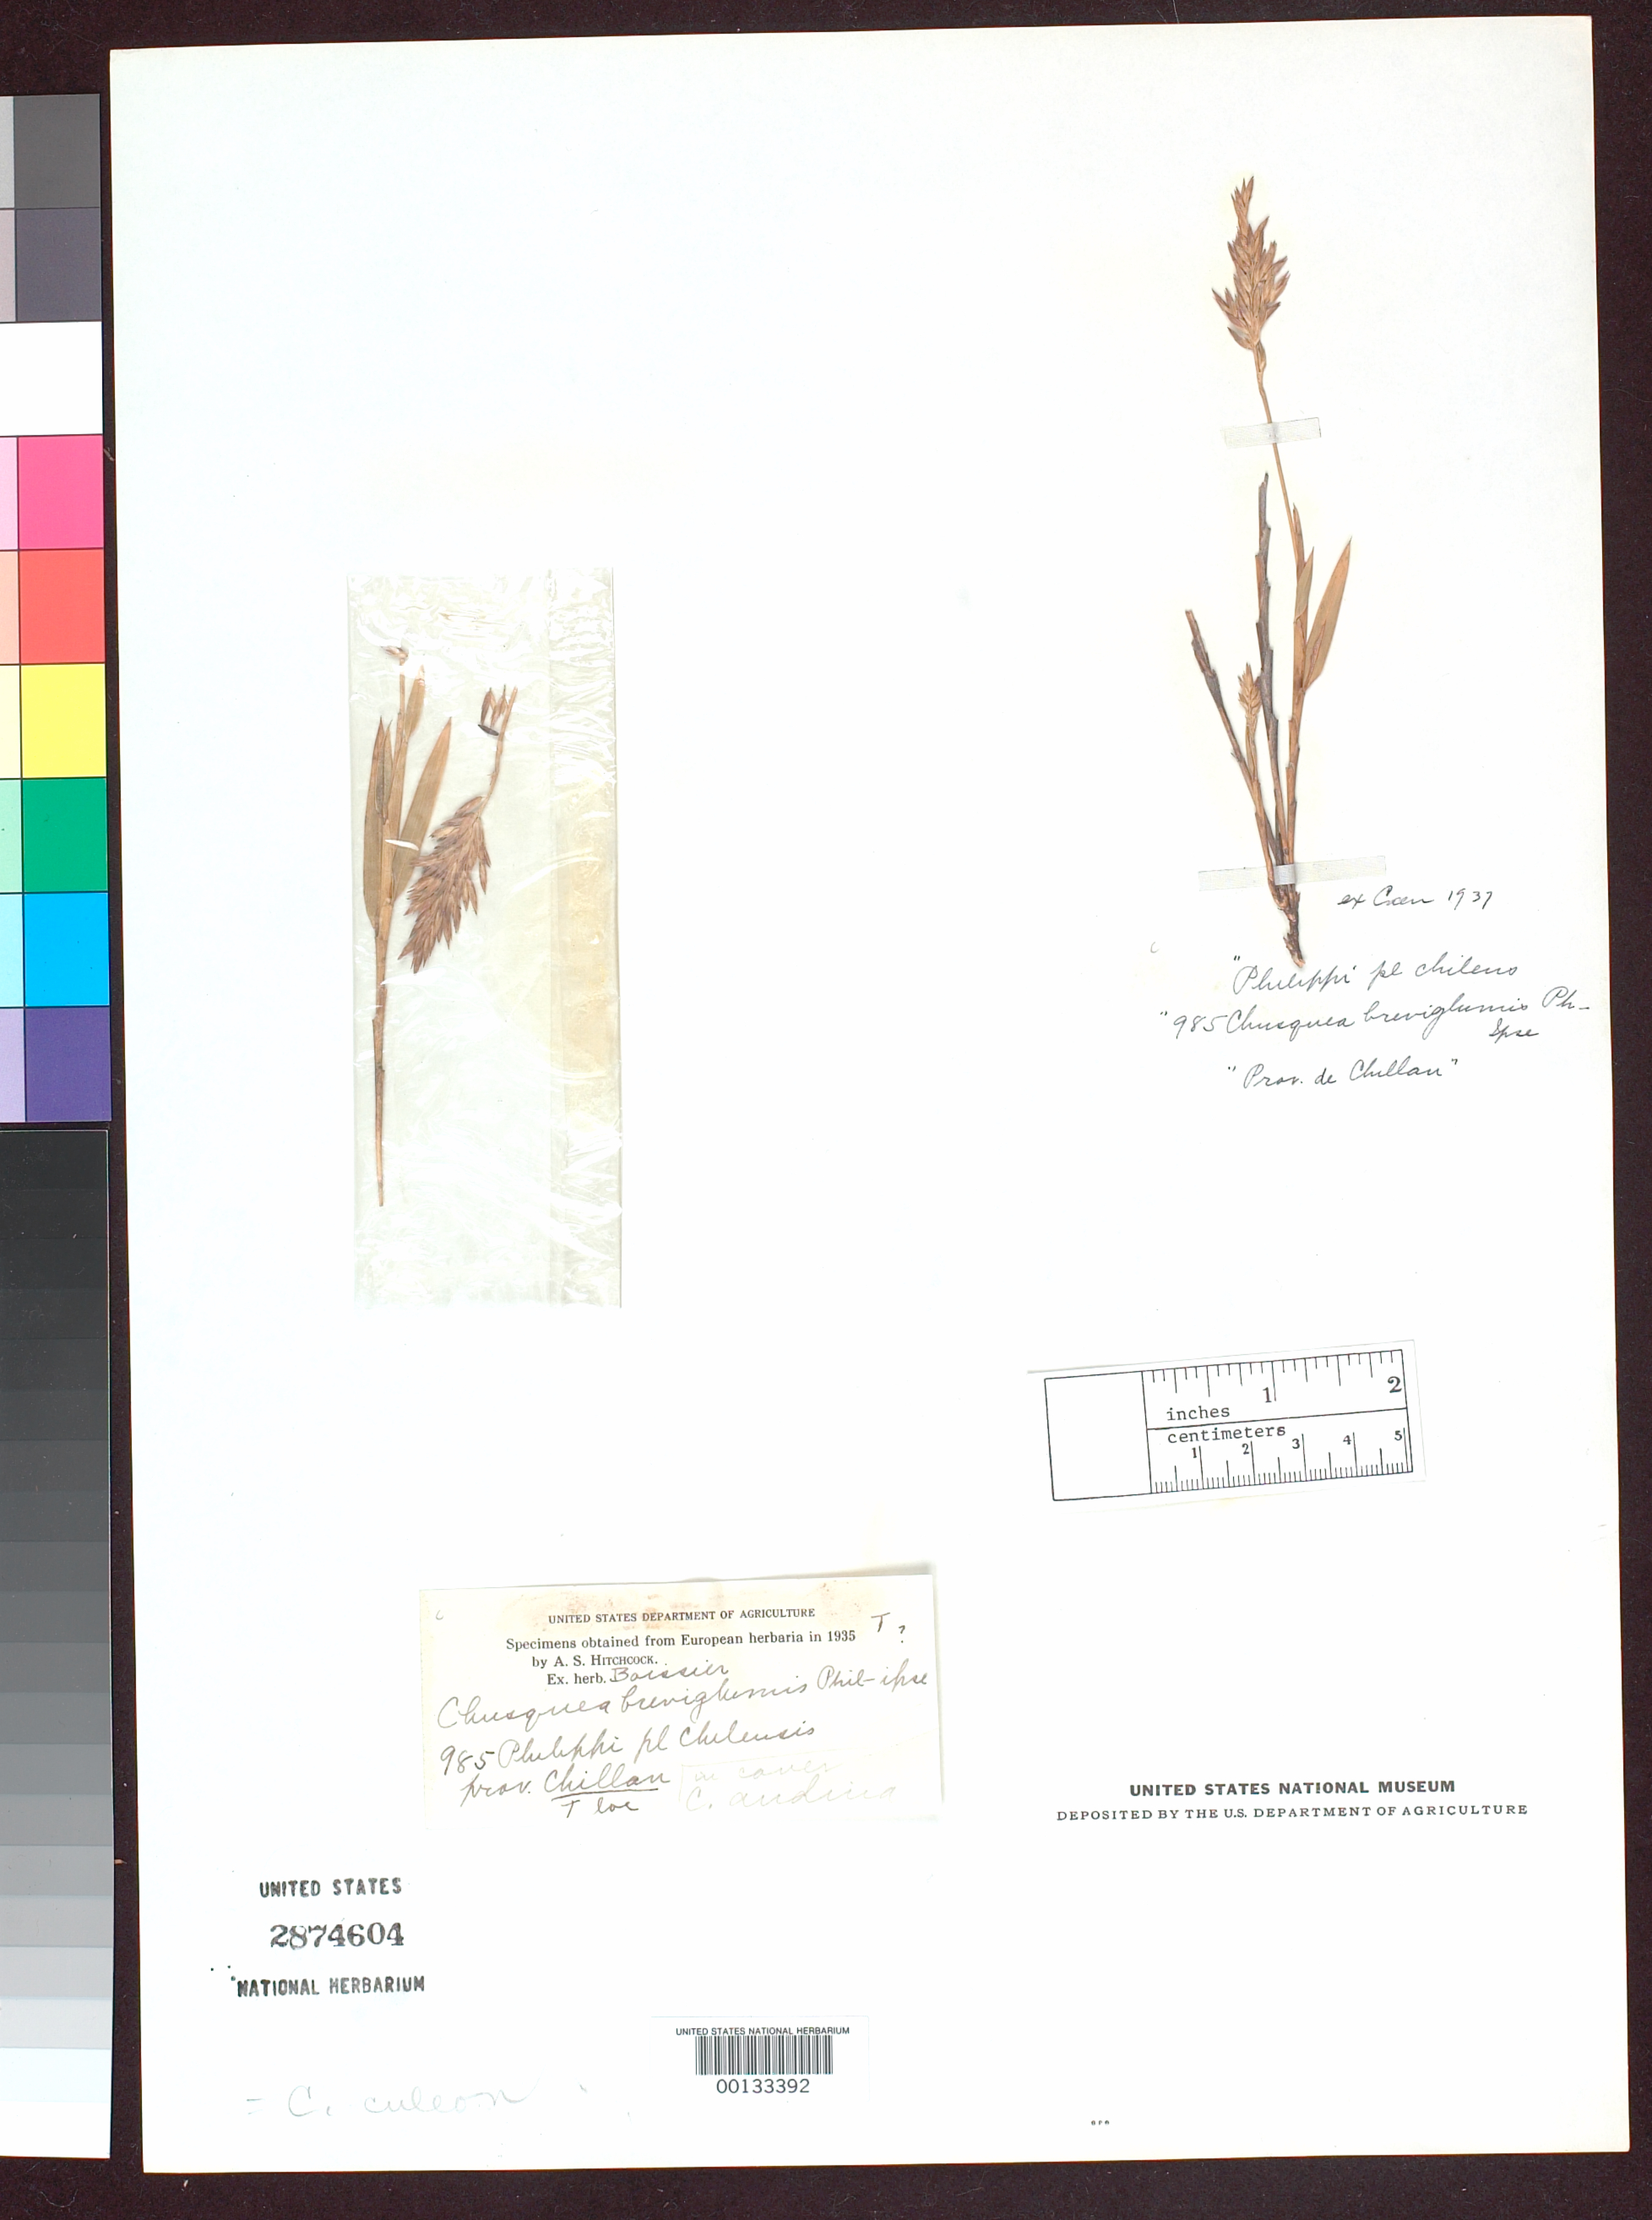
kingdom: Plantae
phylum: Tracheophyta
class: Liliopsida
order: Poales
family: Poaceae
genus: Chusquea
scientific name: Chusquea breviglumis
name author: Phil.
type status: Type Material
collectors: J. Germain de Saint-Pierre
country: Chile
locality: Andes.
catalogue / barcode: US 2874604